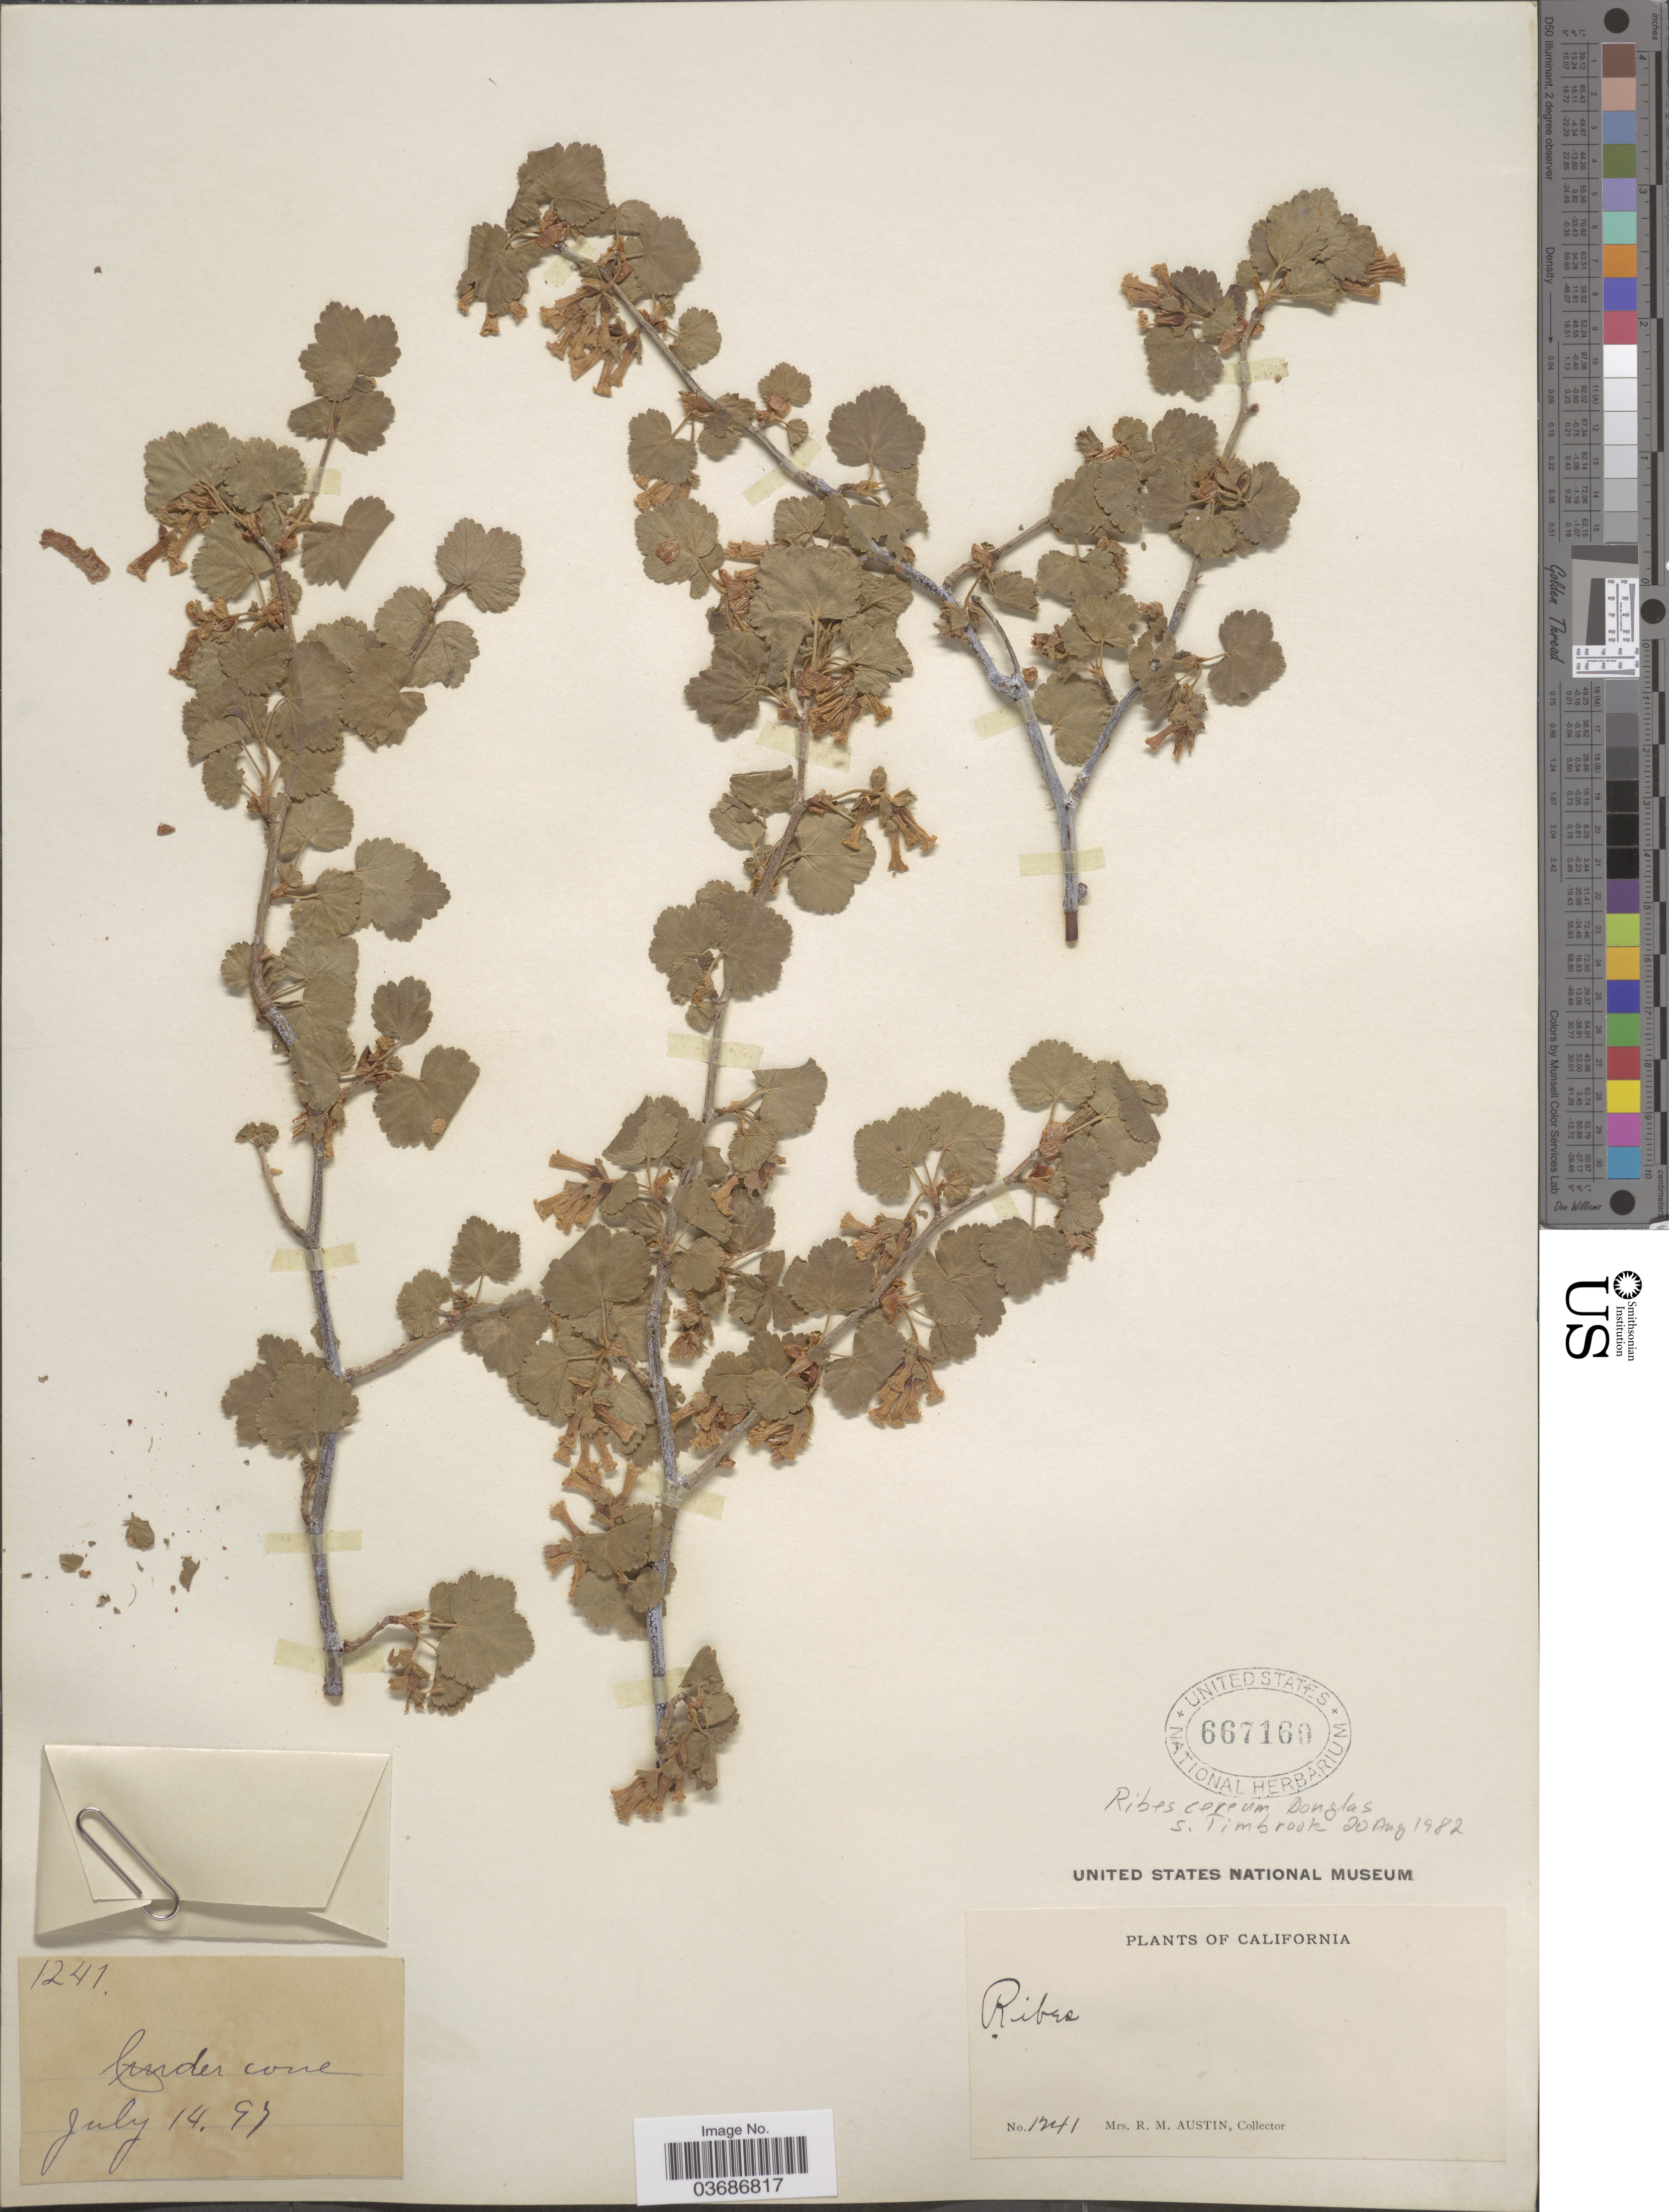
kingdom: Plantae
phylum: Tracheophyta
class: Magnoliopsida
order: Saxifragales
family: Grossulariaceae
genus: Ribes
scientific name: Ribes cereum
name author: Douglas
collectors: R. Austin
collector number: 1241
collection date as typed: Transcribed d/m/y: 14/7/97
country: United States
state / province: California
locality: Cinder cone.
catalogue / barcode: US 667160